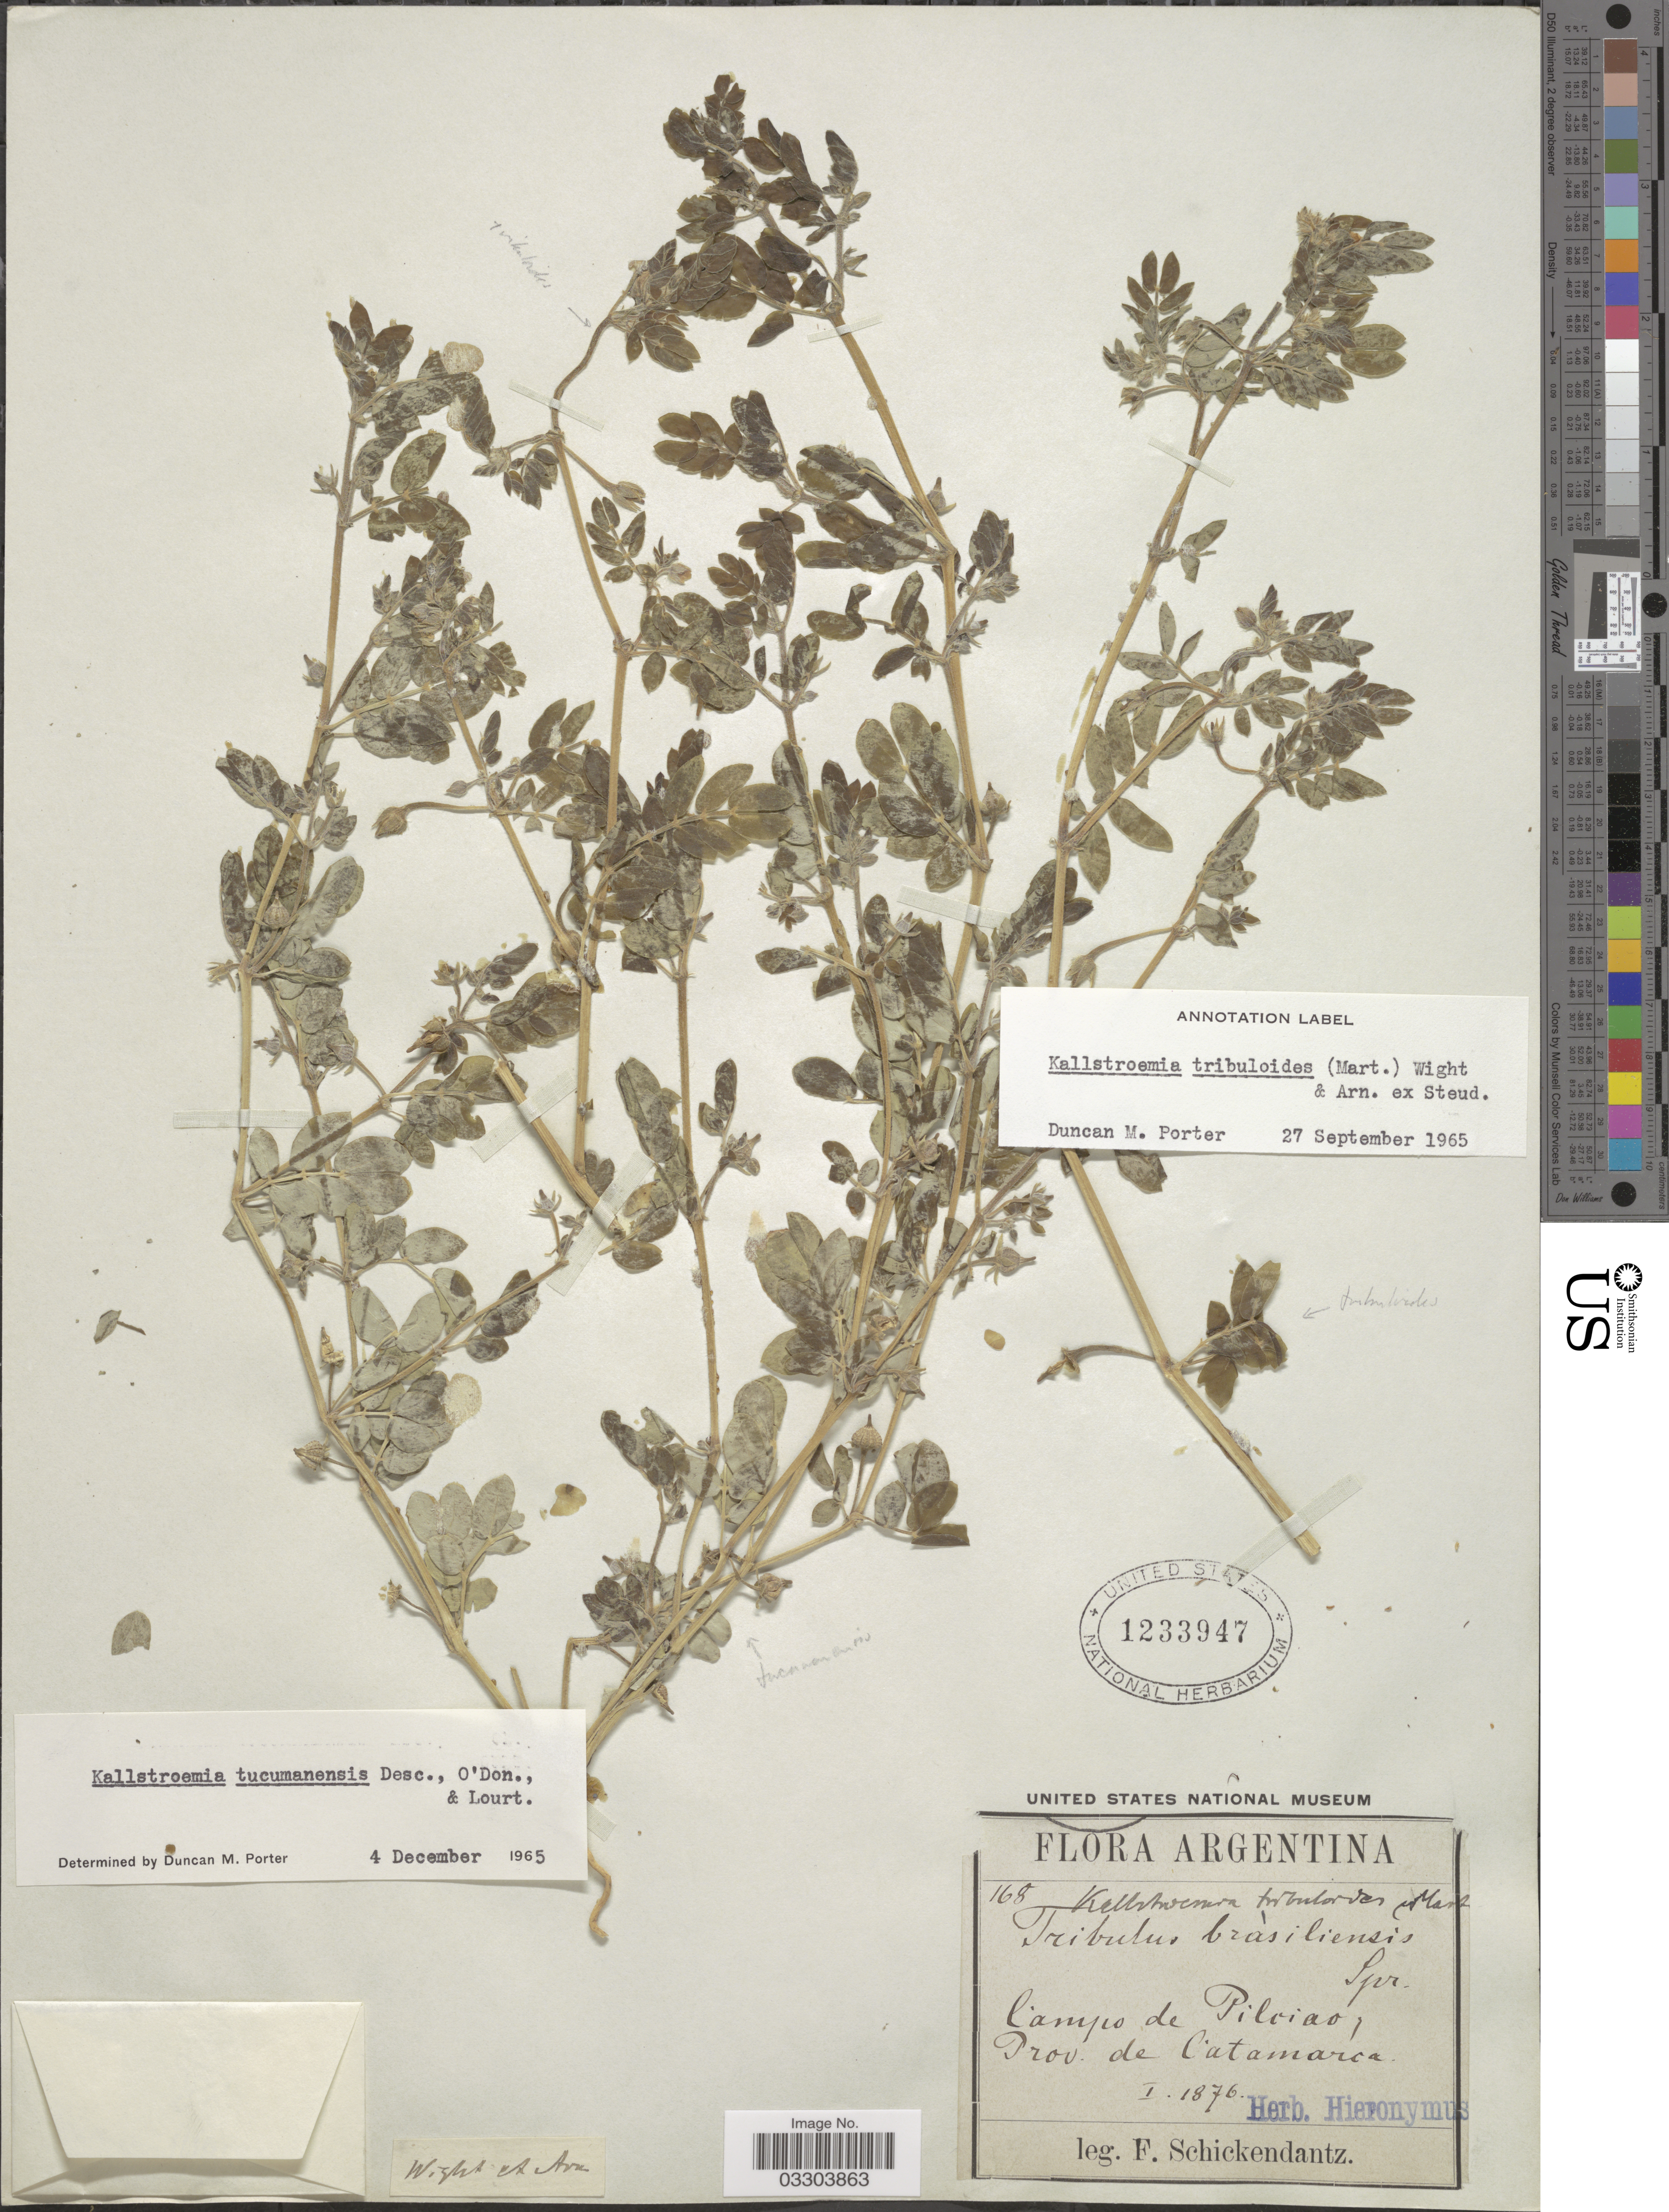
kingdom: Plantae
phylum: Tracheophyta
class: Magnoliopsida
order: Zygophyllales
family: Zygophyllaceae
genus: Kallstroemia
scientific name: Kallstroemia tucumanensis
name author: Descole et al.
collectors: F. Schickendantz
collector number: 168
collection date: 1876-01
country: Argentina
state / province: Catamarca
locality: Campo de Pilciao.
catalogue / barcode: US 1233947